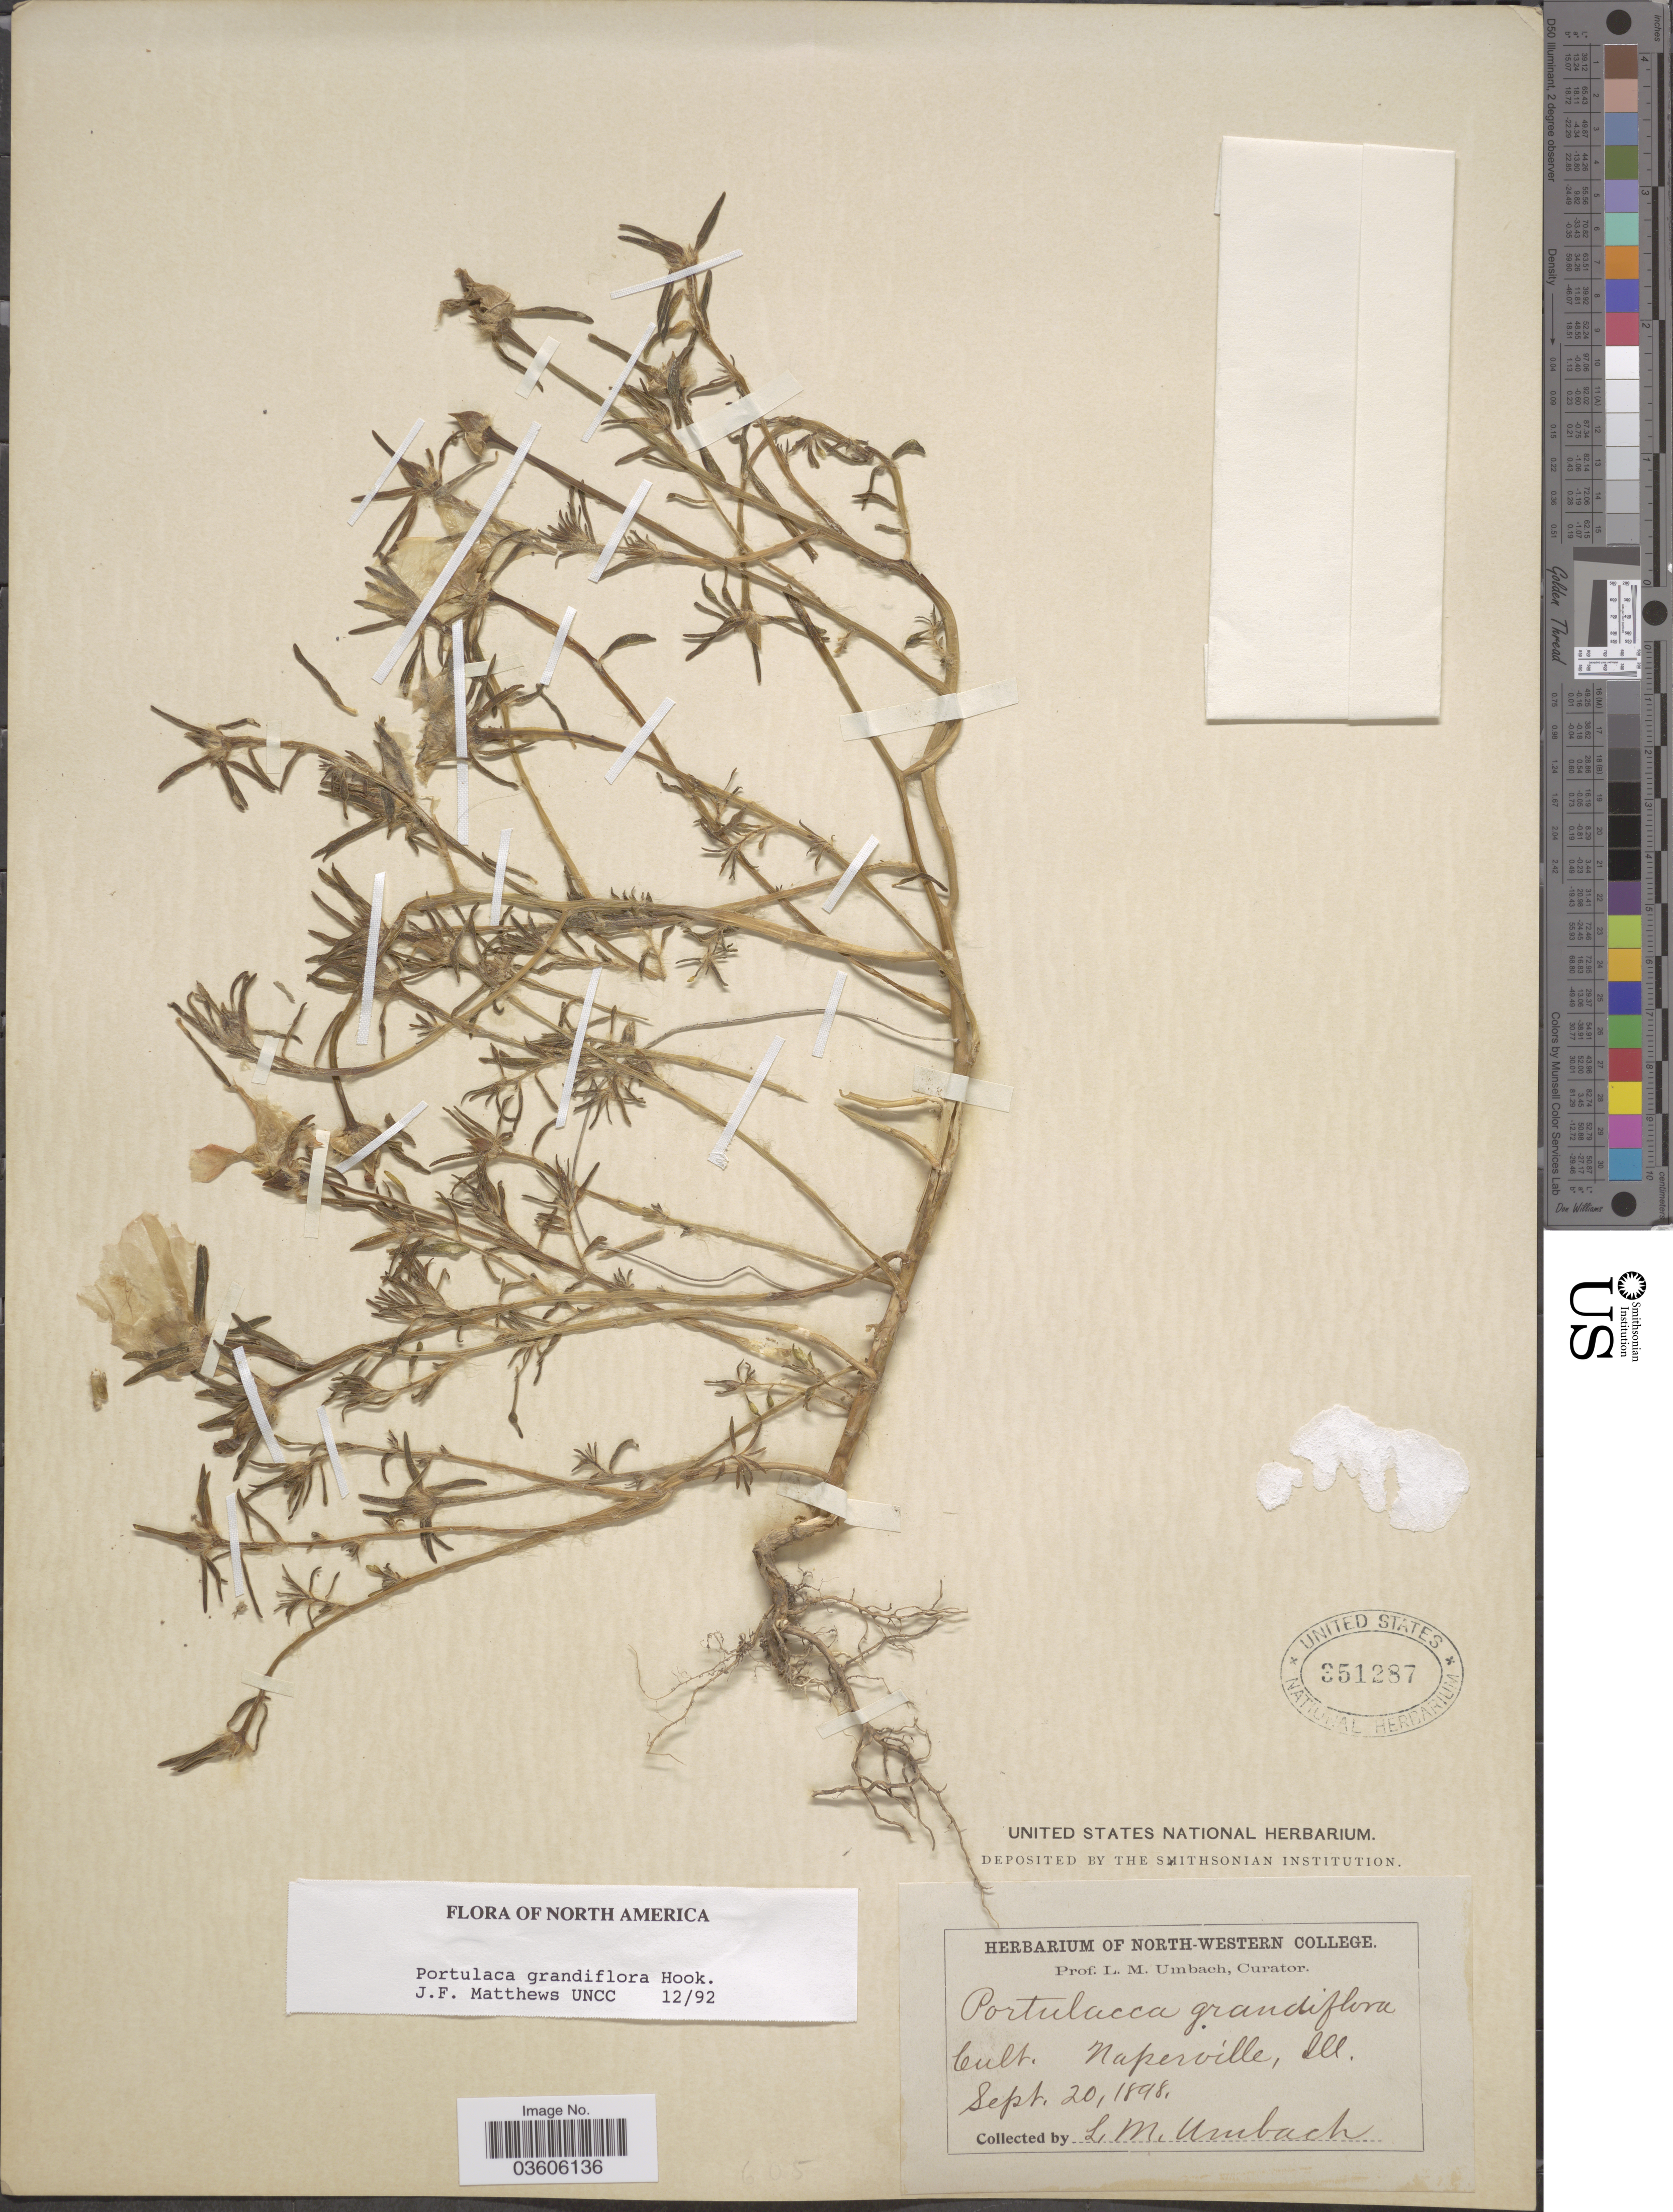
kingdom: Plantae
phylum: Tracheophyta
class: Magnoliopsida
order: Caryophyllales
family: Portulacaceae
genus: Portulaca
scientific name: Portulaca grandiflora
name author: Hook.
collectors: L. M. Umbach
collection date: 1898-09-20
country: United States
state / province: Illinois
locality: Naperville.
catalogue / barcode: US 351287